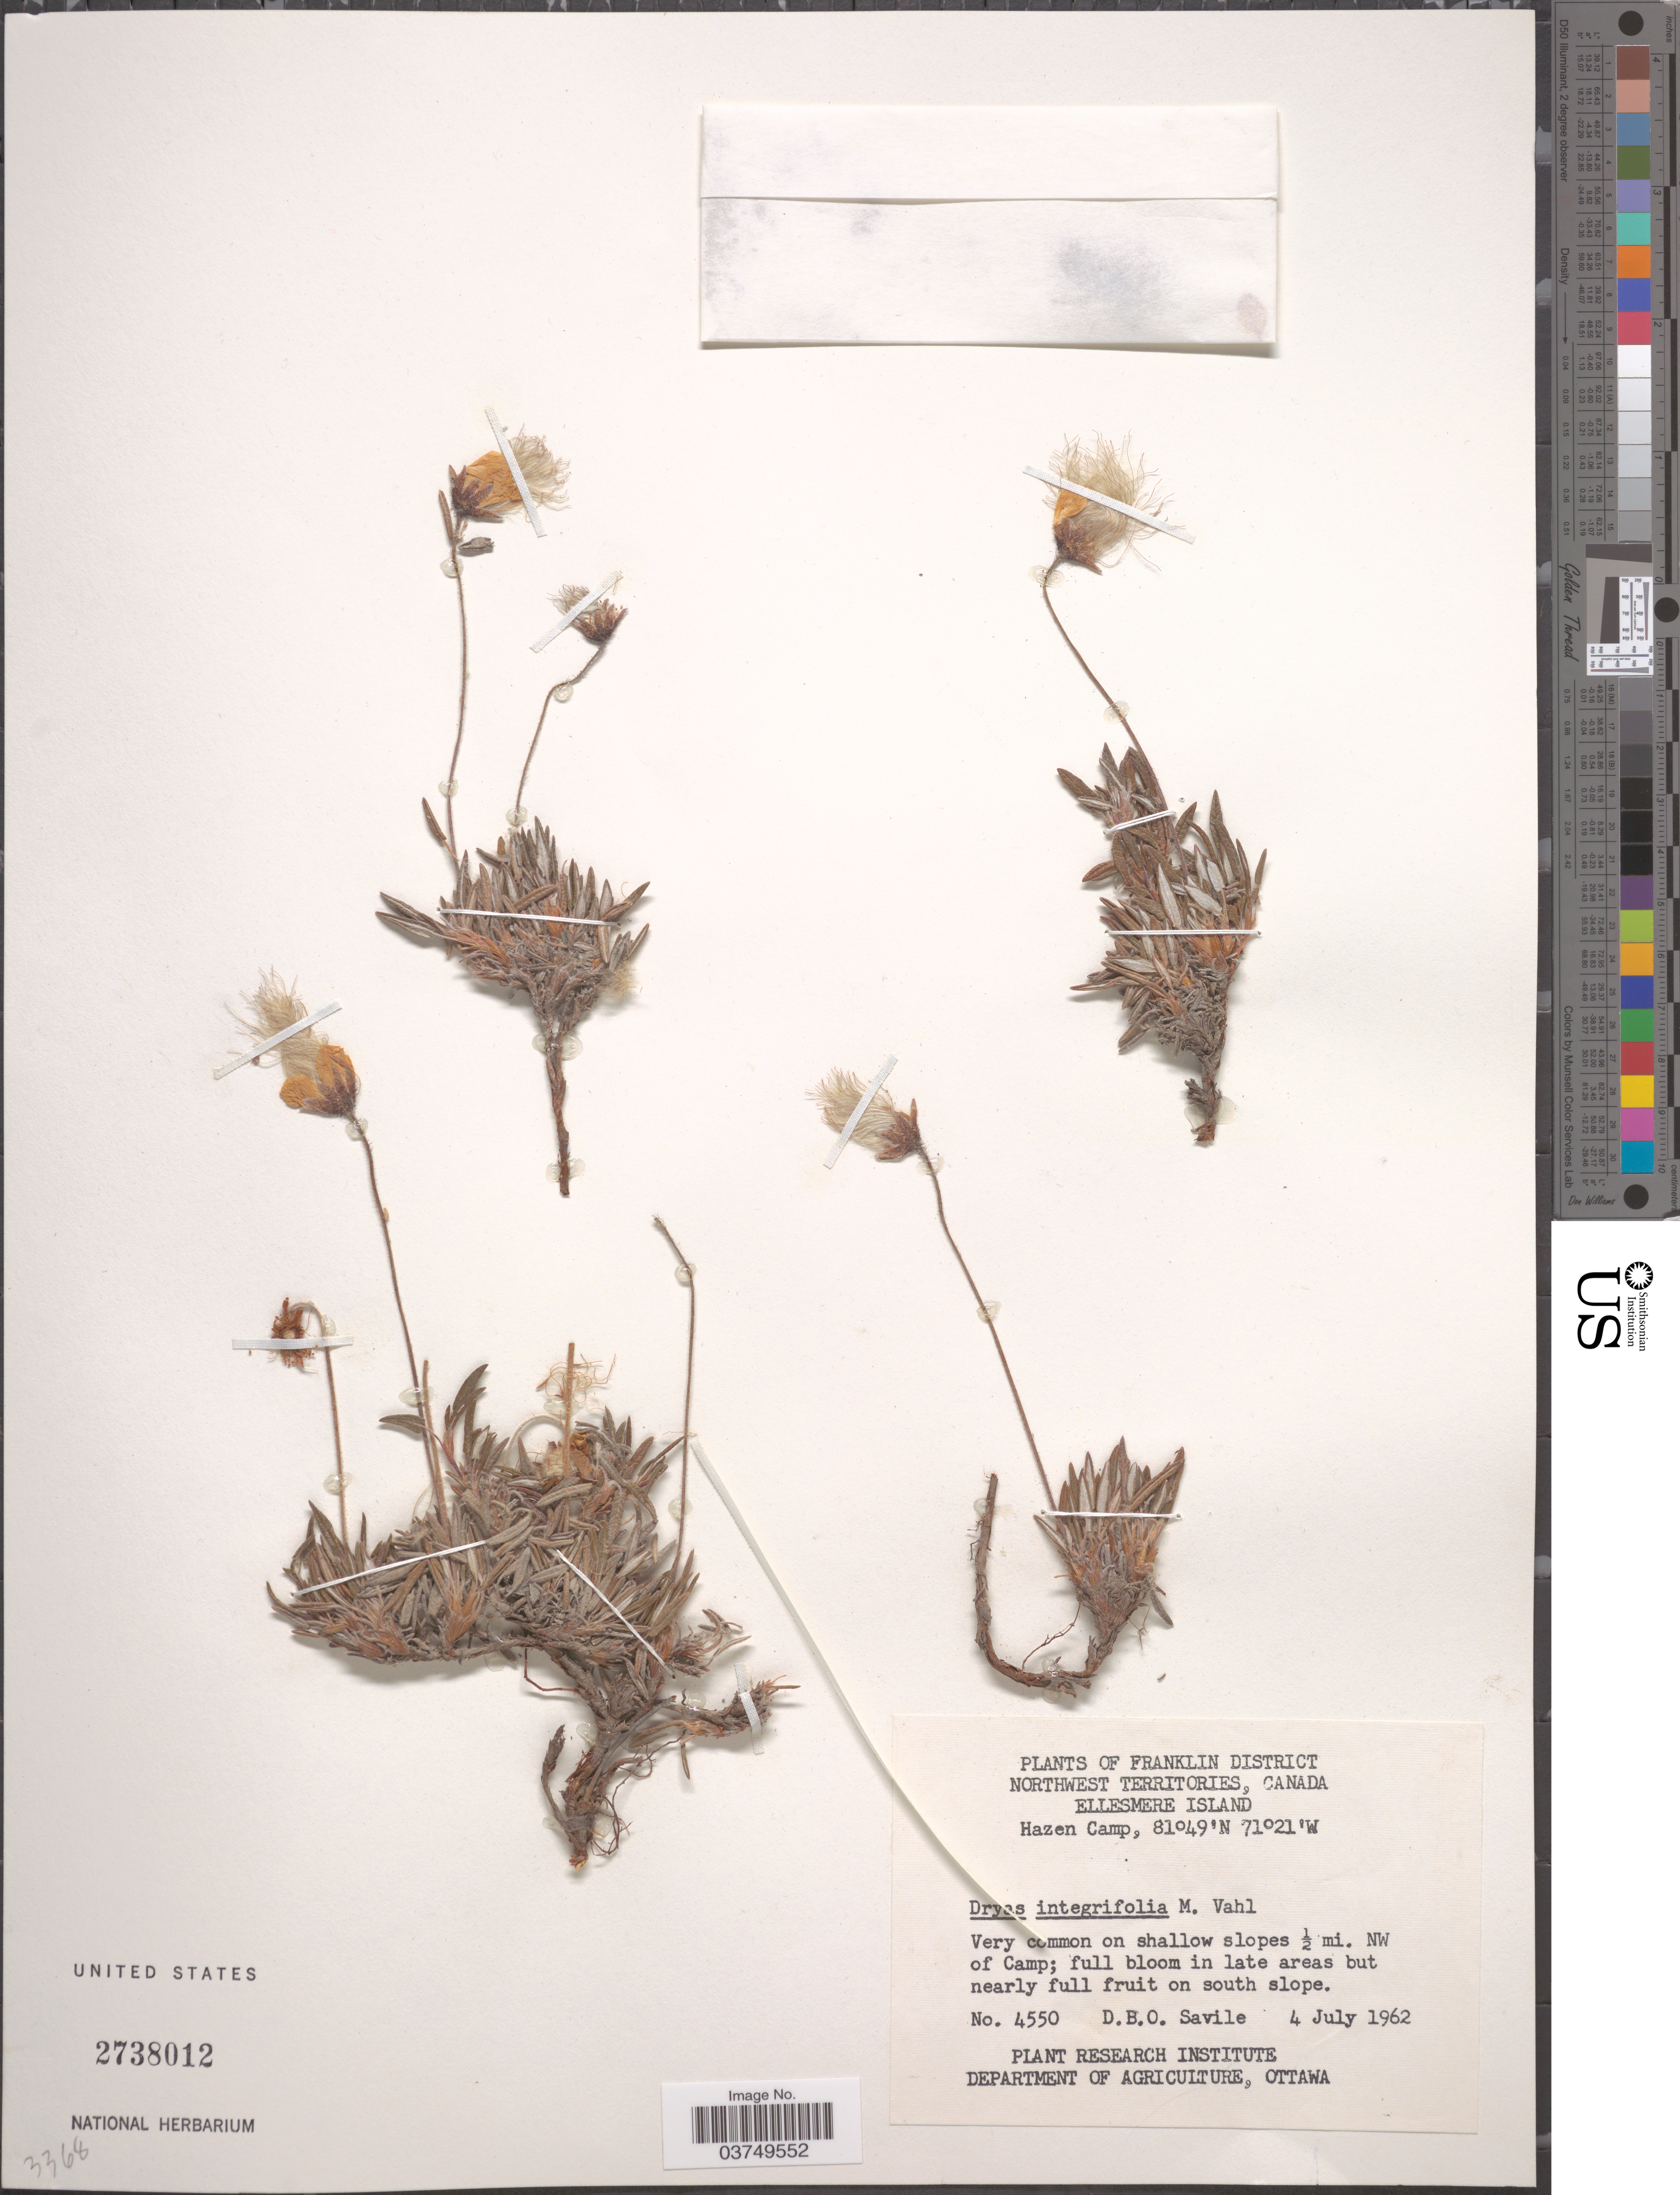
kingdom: Plantae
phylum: Tracheophyta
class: Magnoliopsida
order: Rosales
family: Rosaceae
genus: Dryas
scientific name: Dryas integrifolia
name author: Vahl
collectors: D. Savile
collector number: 4550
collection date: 1962-07-04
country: Canada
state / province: Northwest Territories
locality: Franklin District. Ellesmere Island. Hazen Camp. On shallow slopes ½ mi. NW of Camp.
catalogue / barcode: US 2738012